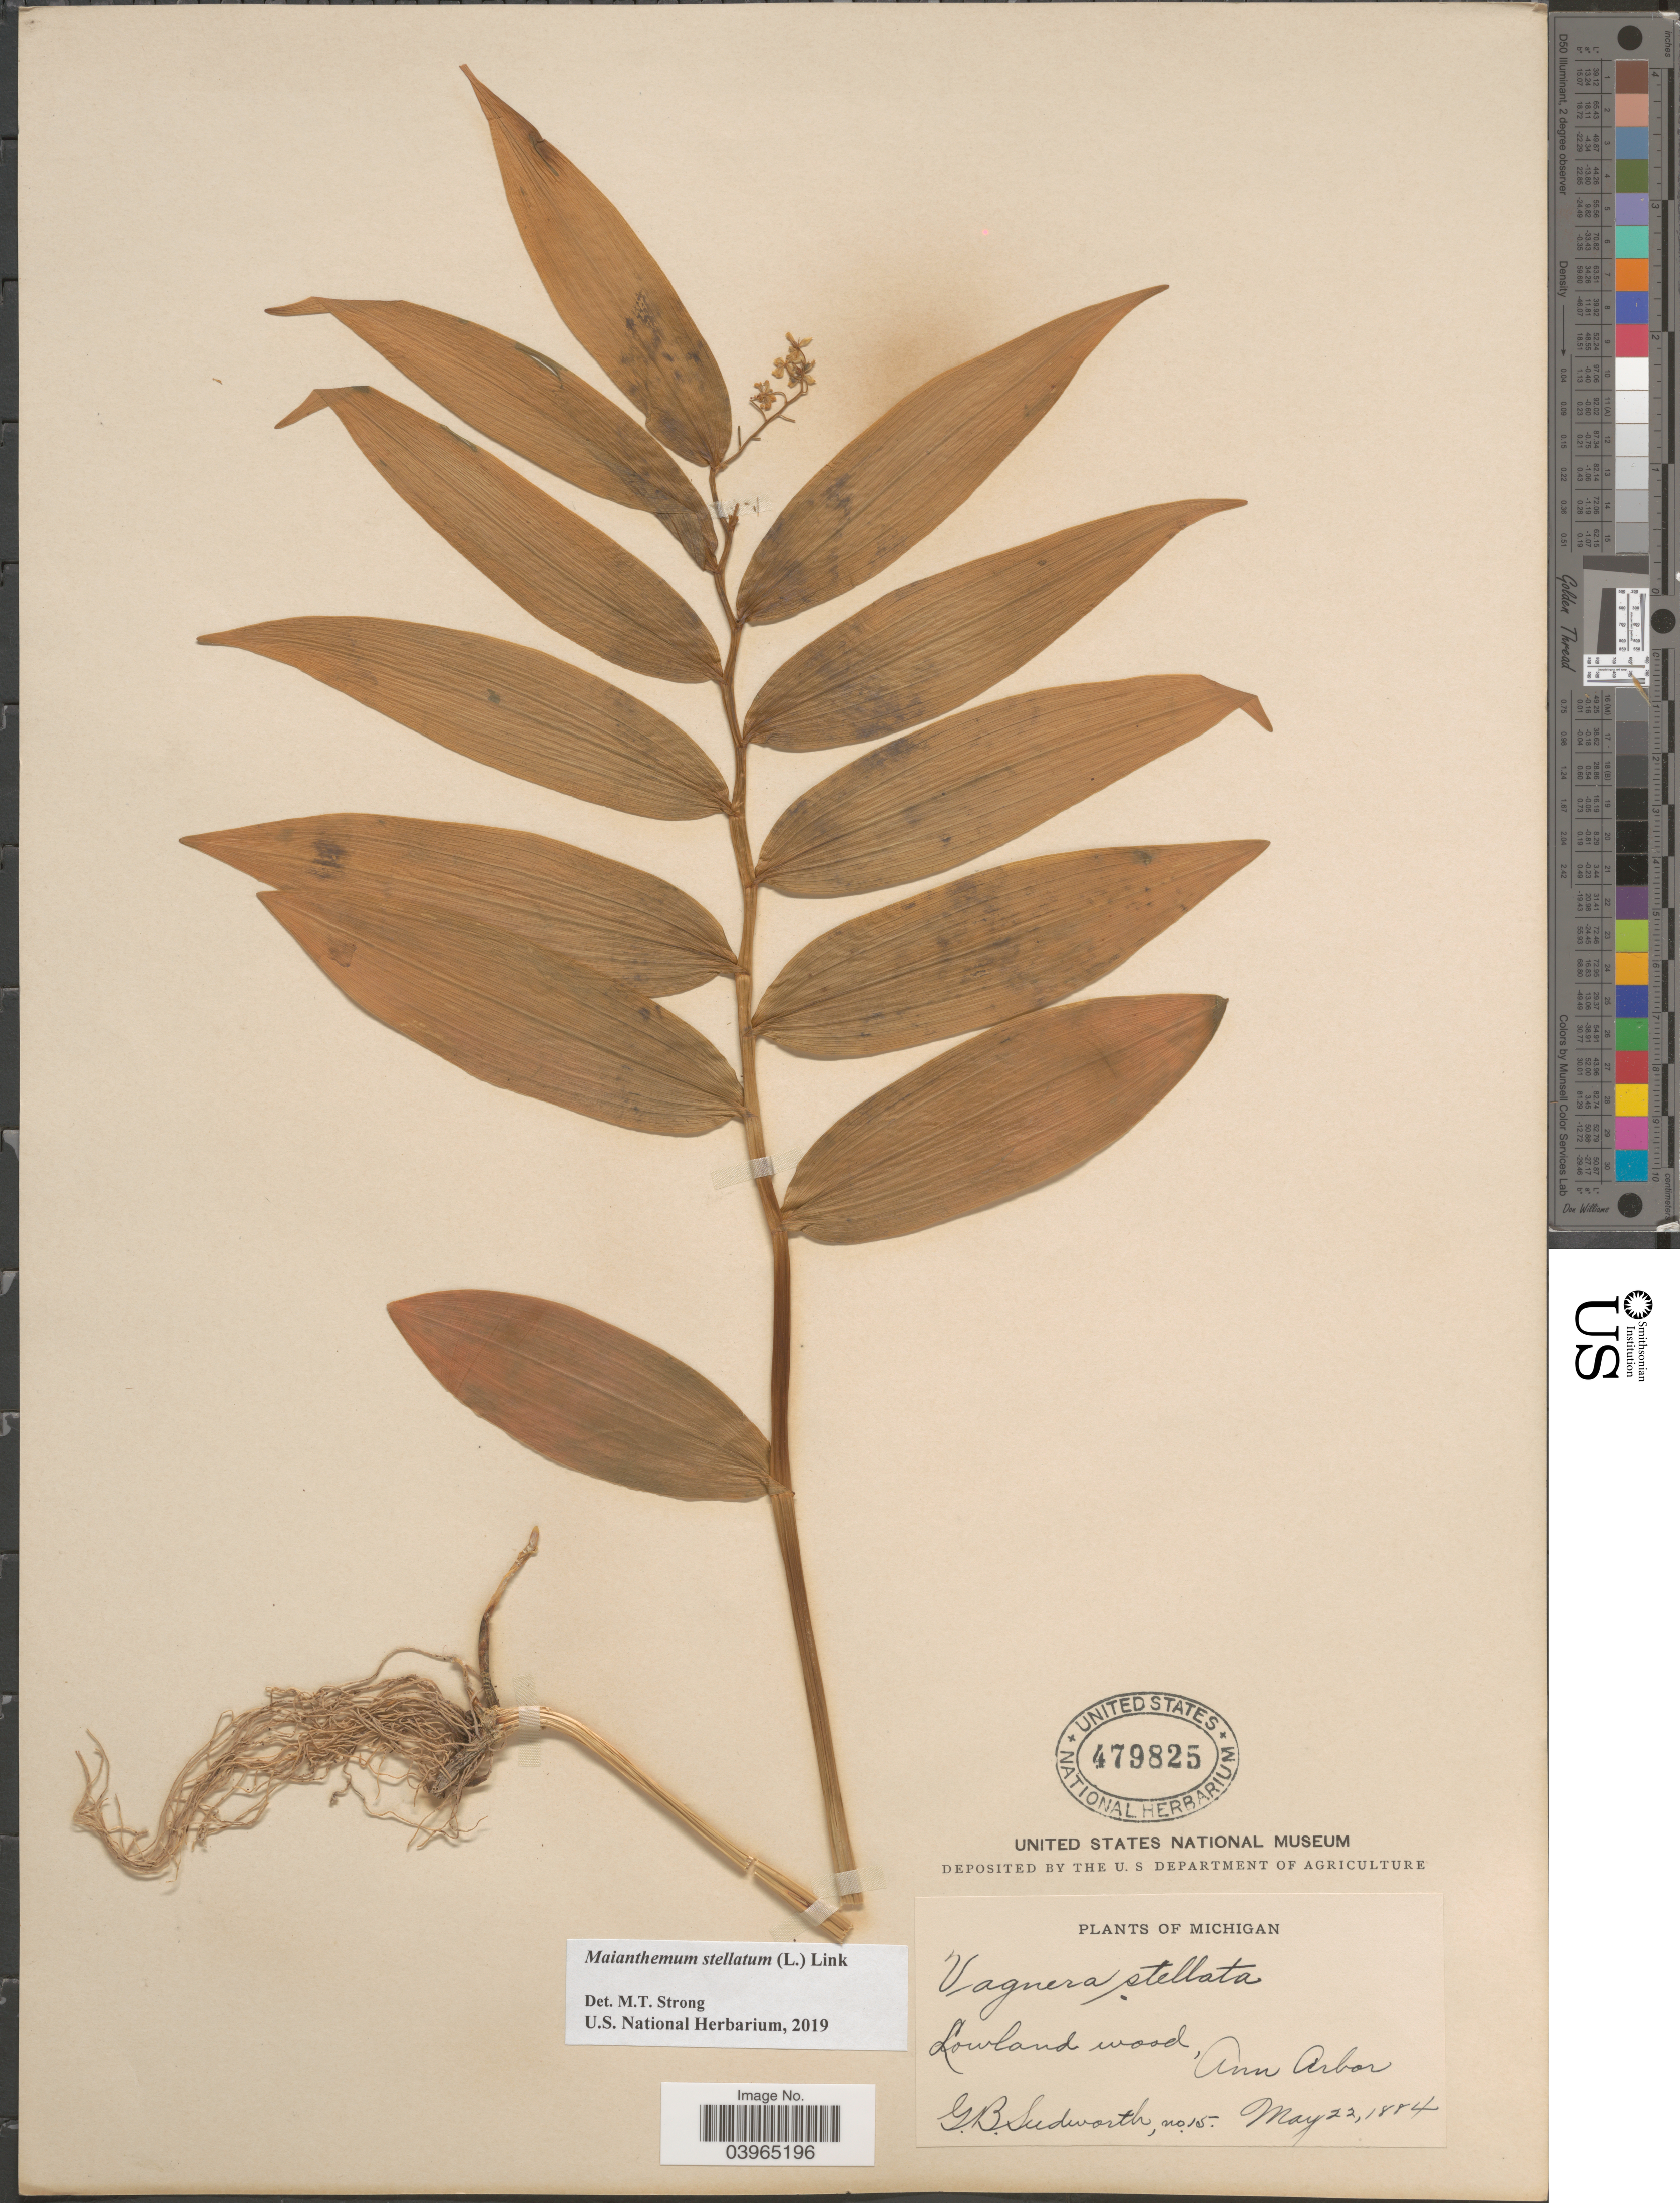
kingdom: Plantae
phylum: Tracheophyta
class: Liliopsida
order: Asparagales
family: Asparagaceae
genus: Maianthemum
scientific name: Maianthemum stellatum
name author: (L.) Link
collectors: G. B. Sudworth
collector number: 15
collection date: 1884-05-22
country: United States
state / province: Michigan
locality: Lowland wood, Ann Arbor.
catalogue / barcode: US 479825